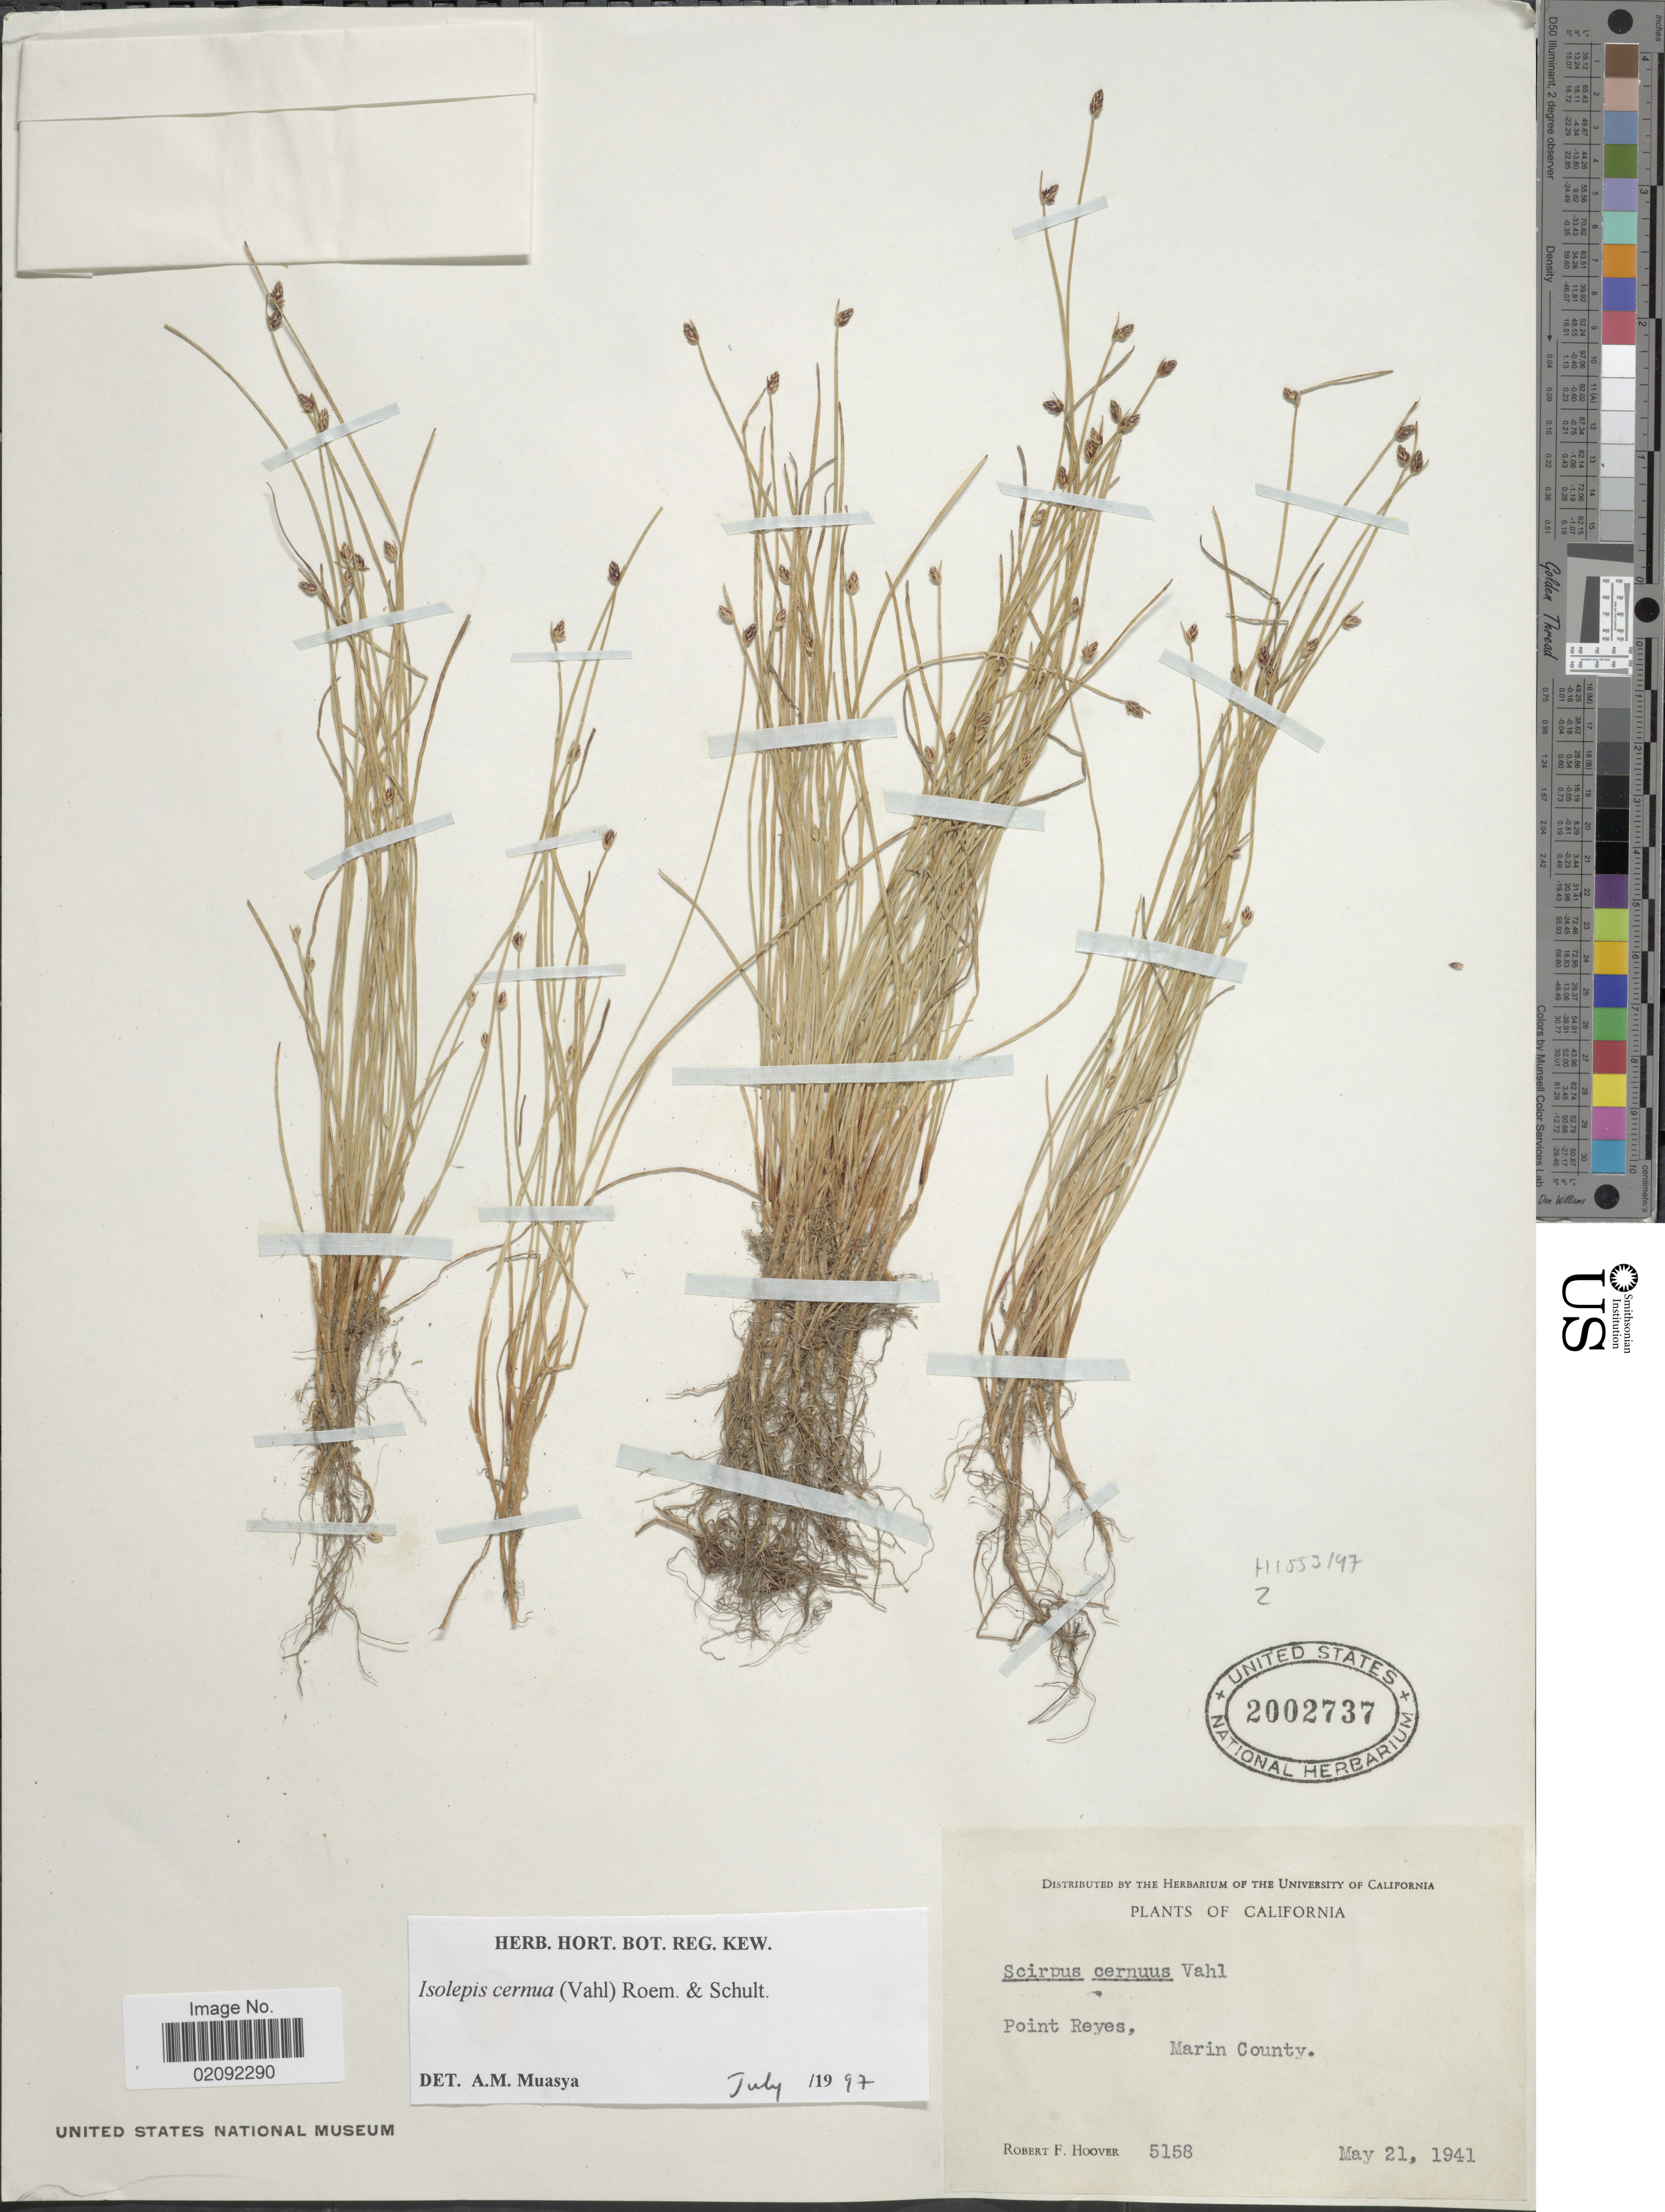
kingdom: Plantae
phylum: Tracheophyta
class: Liliopsida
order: Poales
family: Cyperaceae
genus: Isolepis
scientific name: Isolepis cernua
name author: (Vahl) Roem. & Schult.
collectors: R. F. Hoover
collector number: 5158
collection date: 1941-05-21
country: United States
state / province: California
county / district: Marin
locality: Point Reyes, Marin County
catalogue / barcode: US 2002737